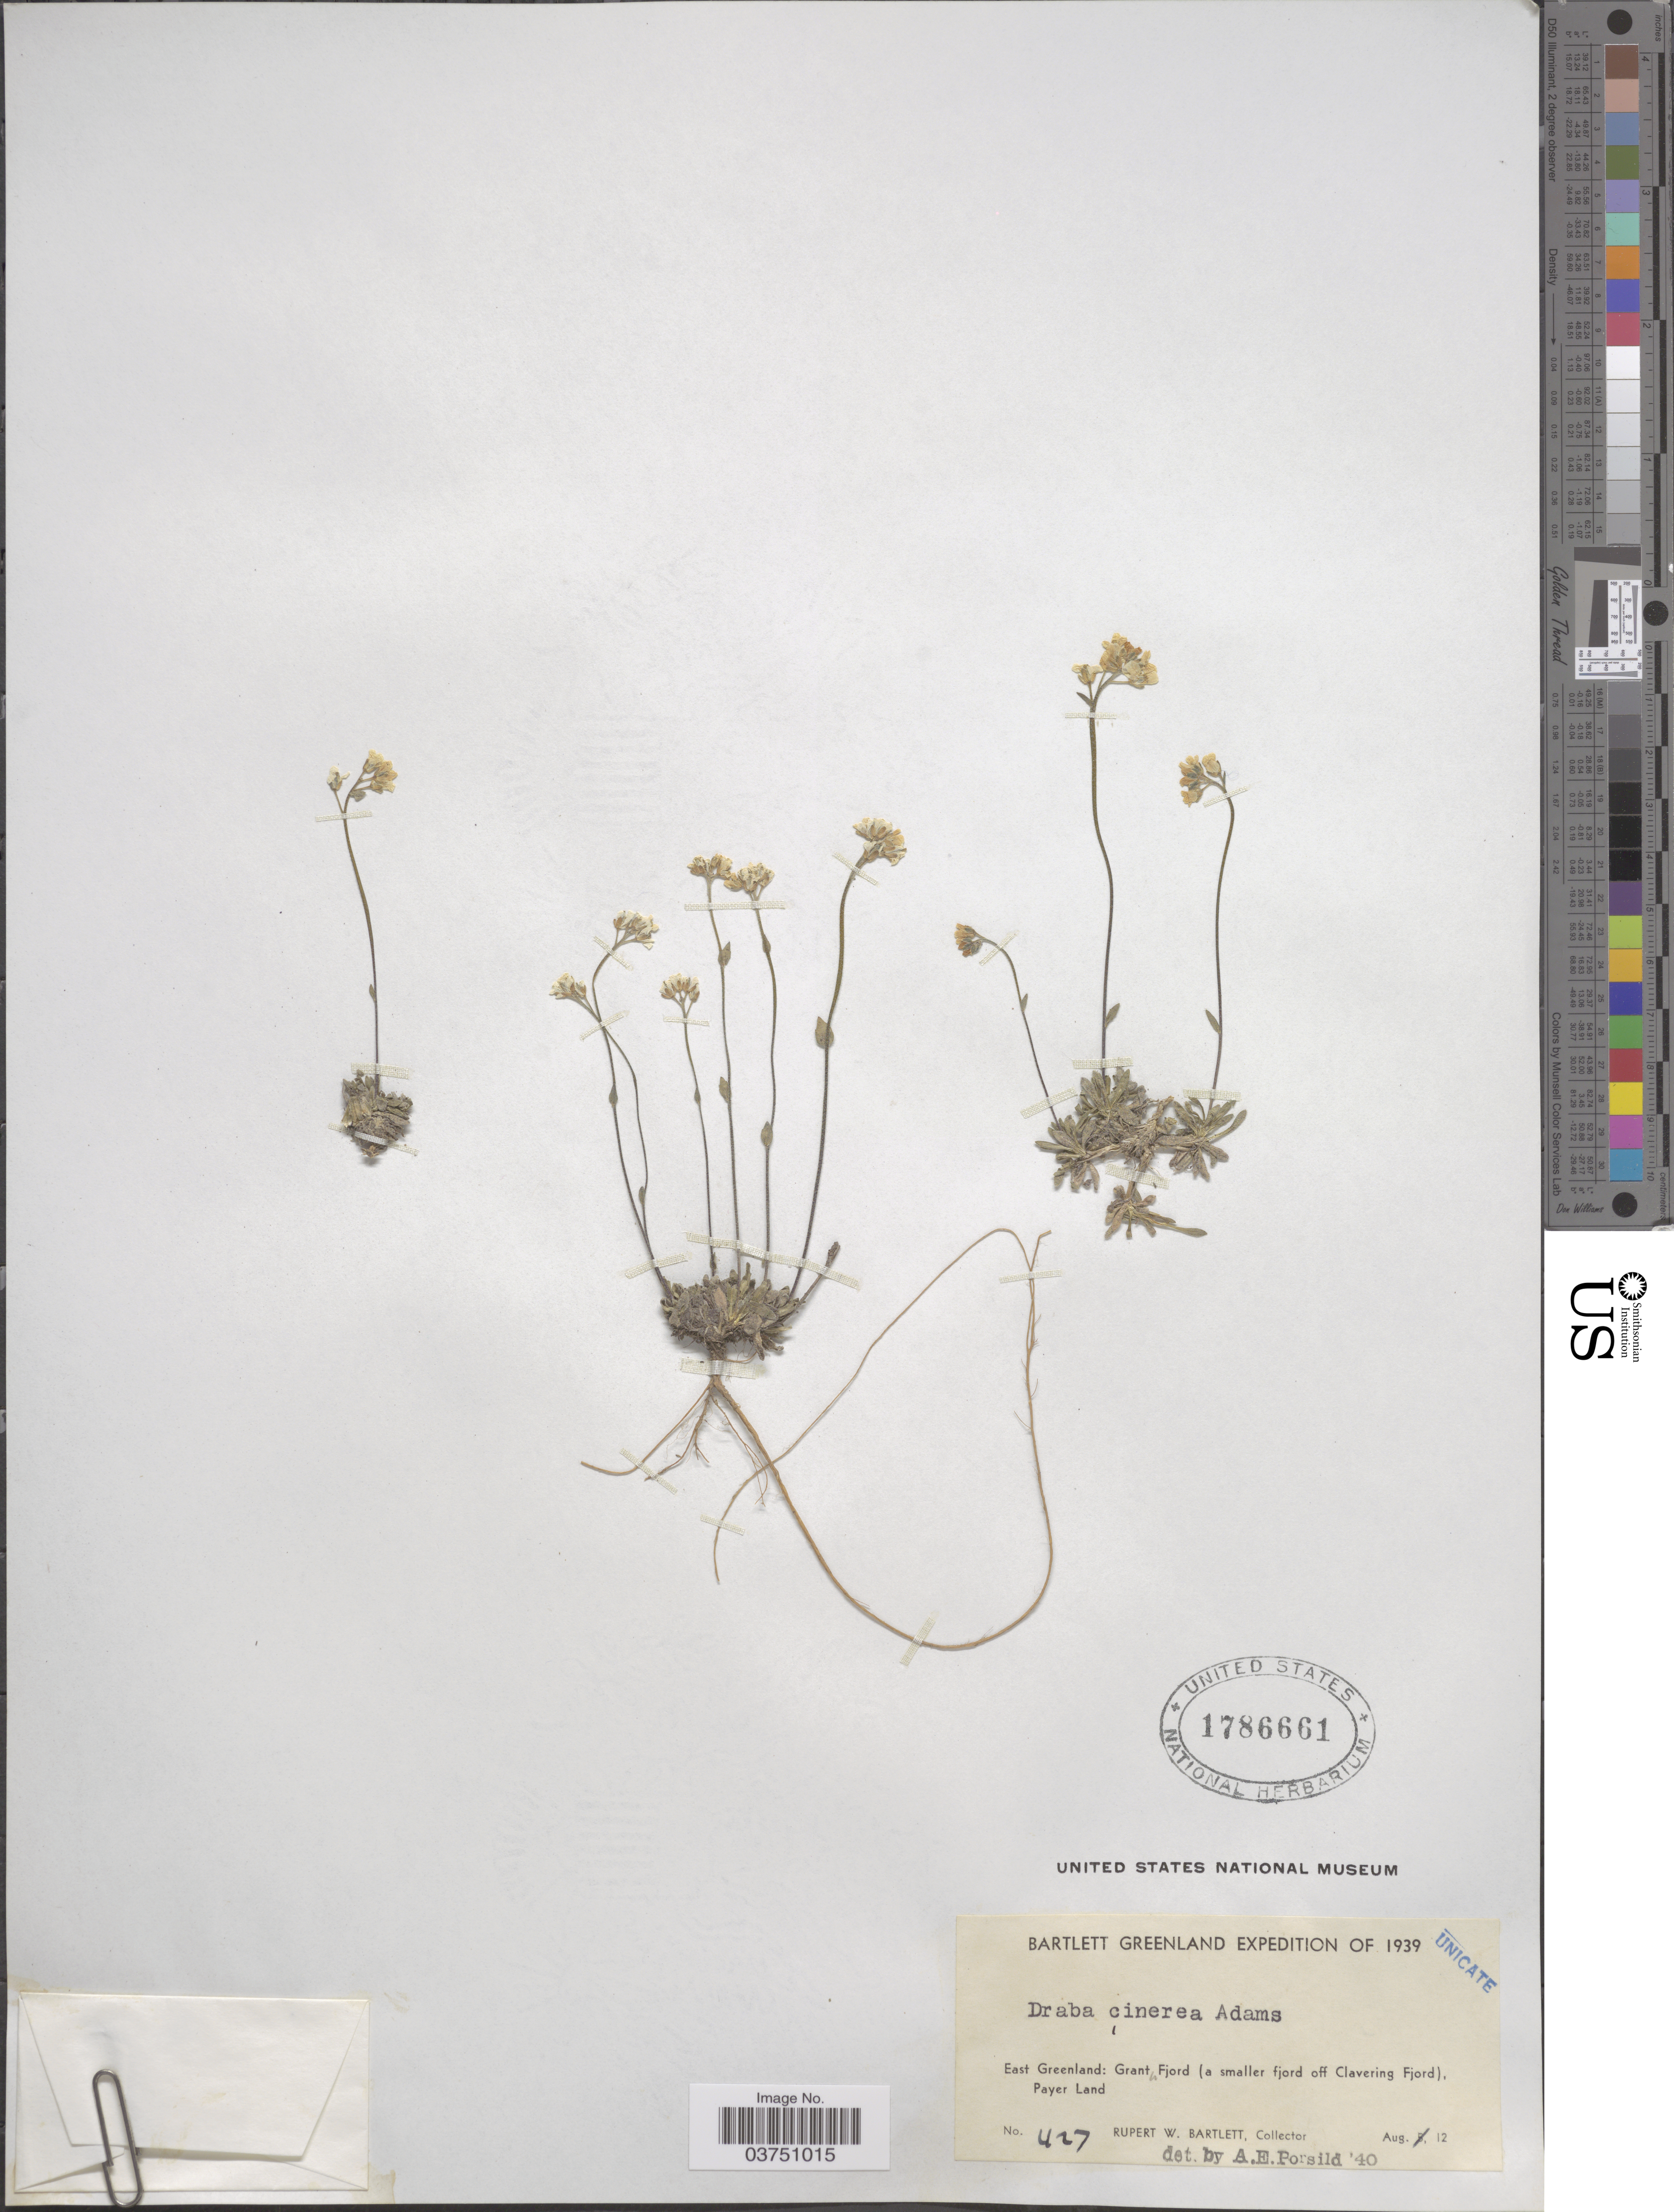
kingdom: Plantae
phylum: Tracheophyta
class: Magnoliopsida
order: Brassicales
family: Brassicaceae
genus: Draba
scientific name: Draba cinerea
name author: Adams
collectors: R. W. Bartlett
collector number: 427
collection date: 1939-08-12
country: Greenland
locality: East Greenland: Grant Fjord (a smaller fjord off Clavering Fjord), Payer Land.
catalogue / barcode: US 1786661